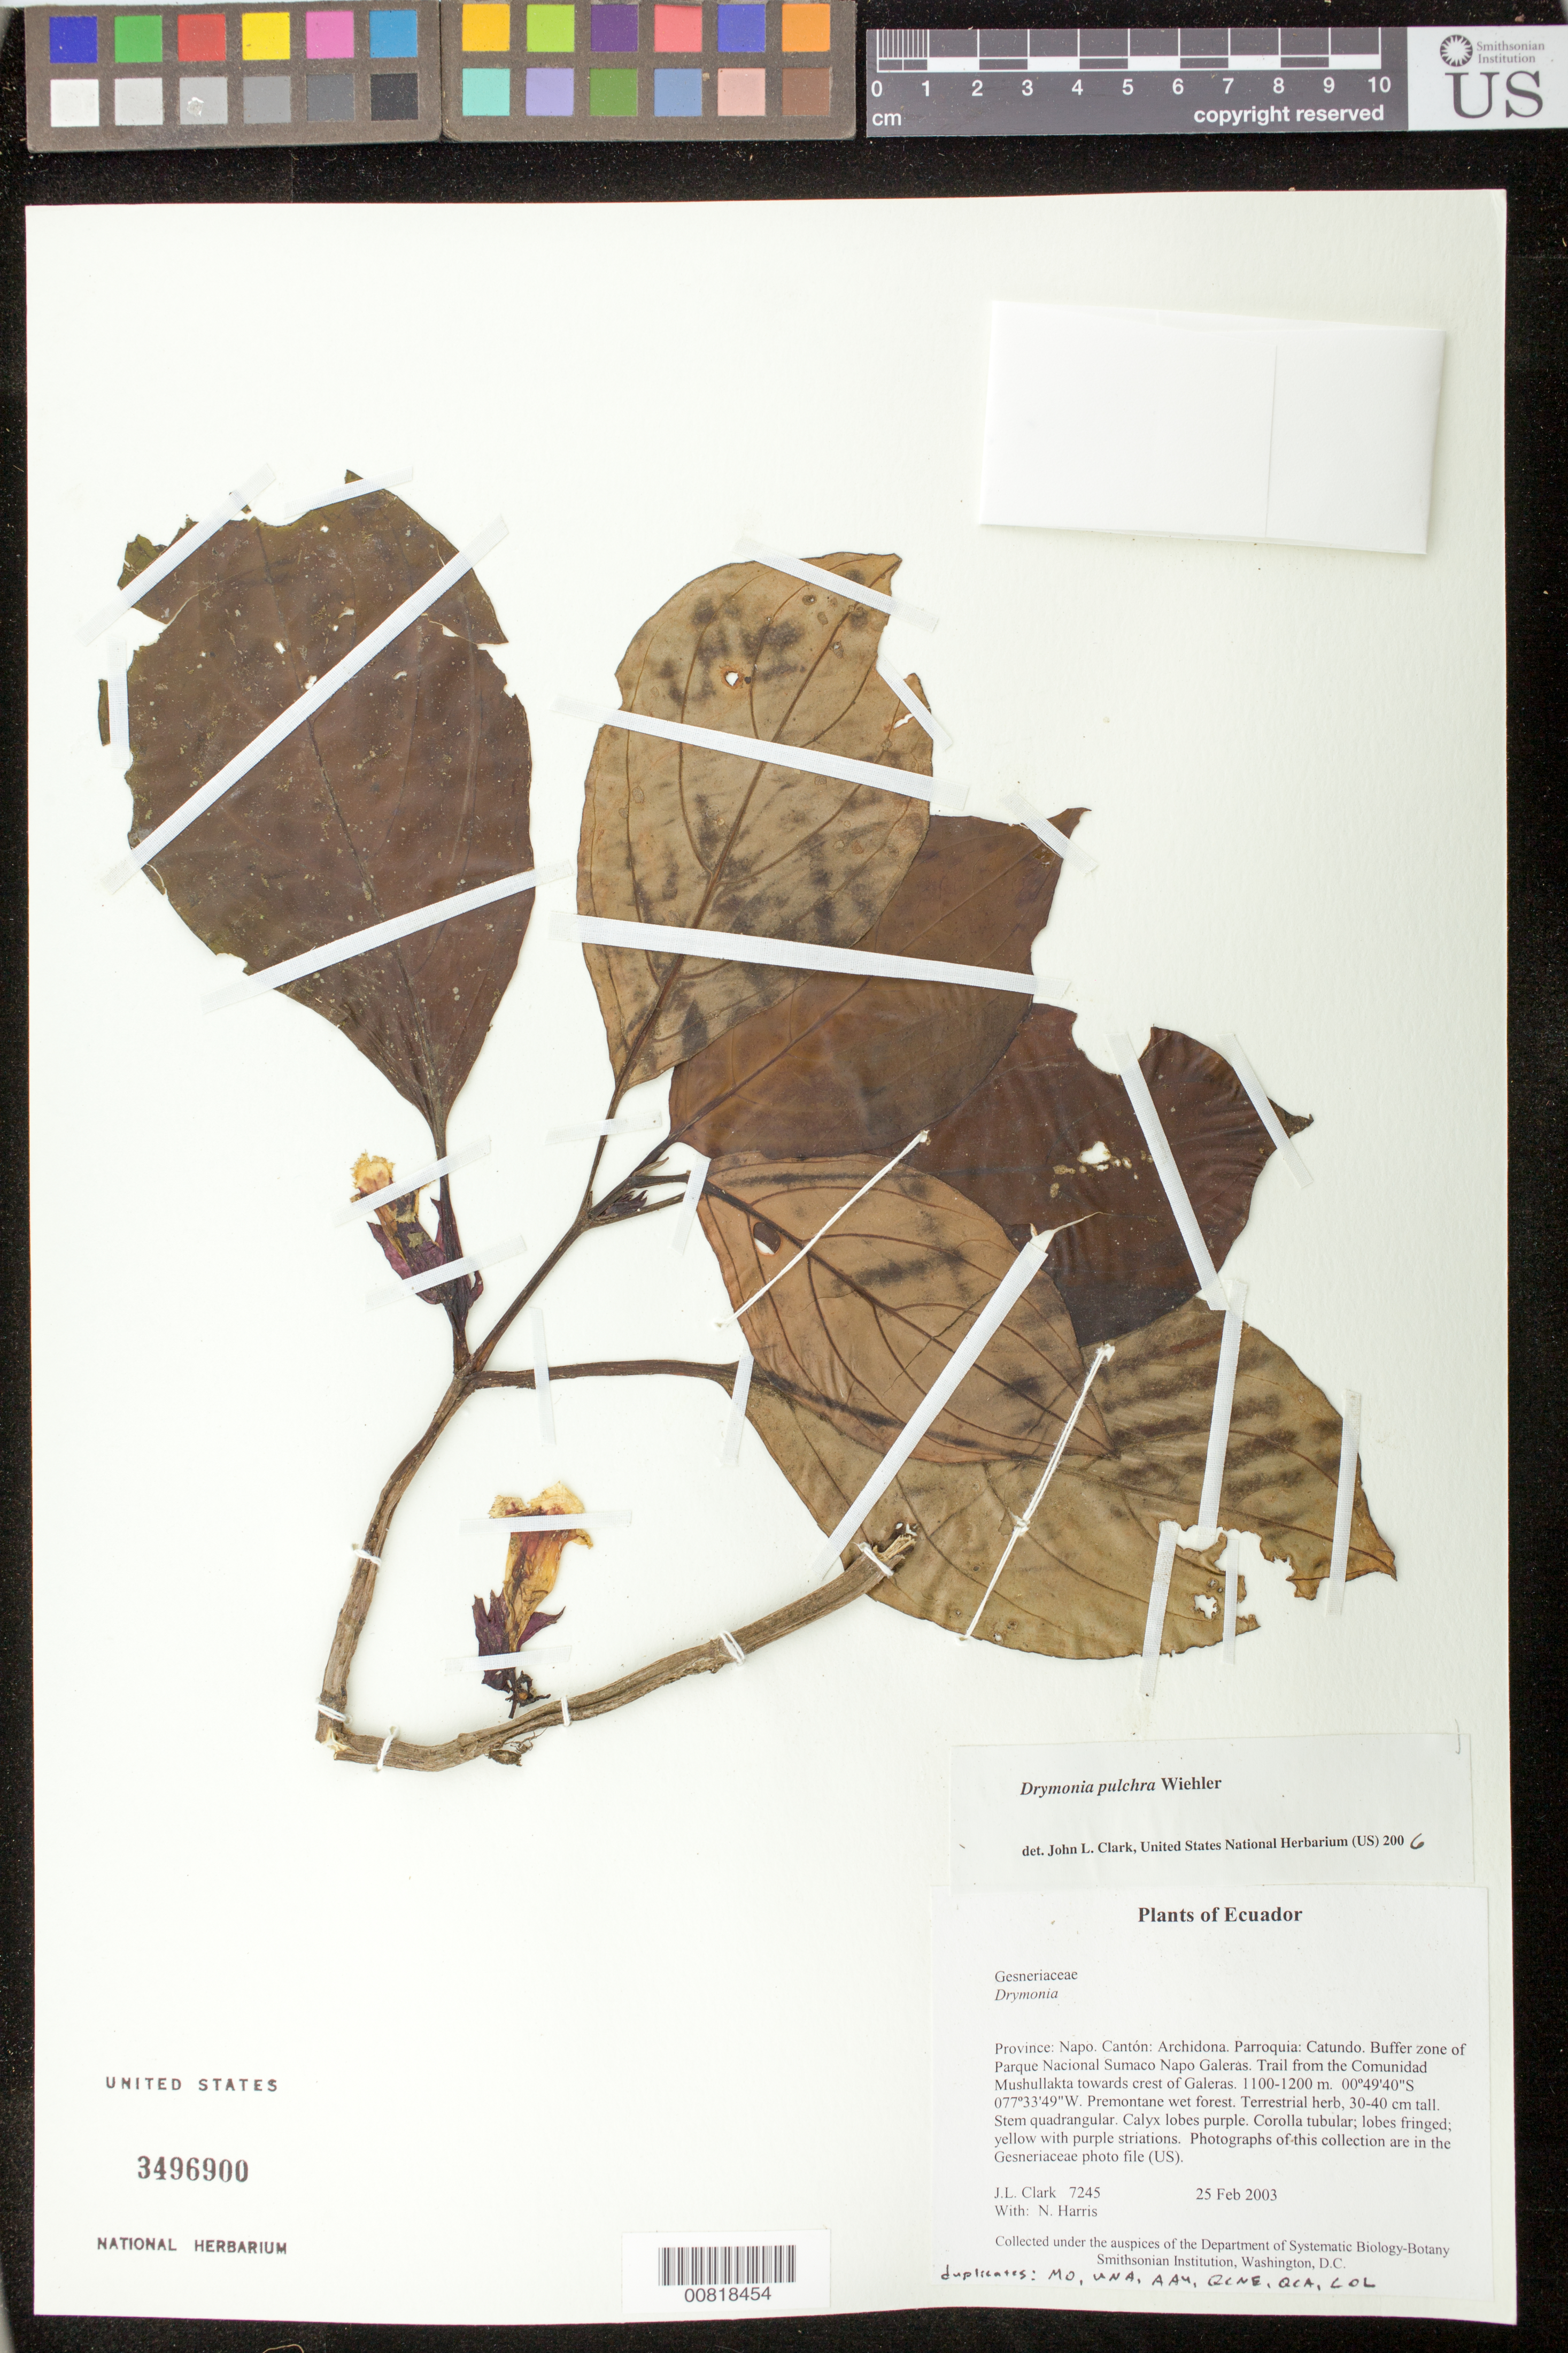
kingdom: Plantae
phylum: Tracheophyta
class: Magnoliopsida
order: Lamiales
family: Gesneriaceae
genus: Drymonia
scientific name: Drymonia pulchra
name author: Wiehler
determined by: Clark, J. L., (SEL), The Marie Selby Botanical Garden (UNITED STATES)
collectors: J. L. Clark & N. Harris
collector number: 7245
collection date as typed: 25 Feb 2003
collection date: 2003-02-25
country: Ecuador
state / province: Napo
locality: Archidona. Parroquia: Catundo. Buffer zone of Parque Nacional Sumaco Napo Galeras. Trail from the Comunidad Mushullakta towards crest of Galeras.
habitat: Premontane wet forest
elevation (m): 1100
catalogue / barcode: US 3496900